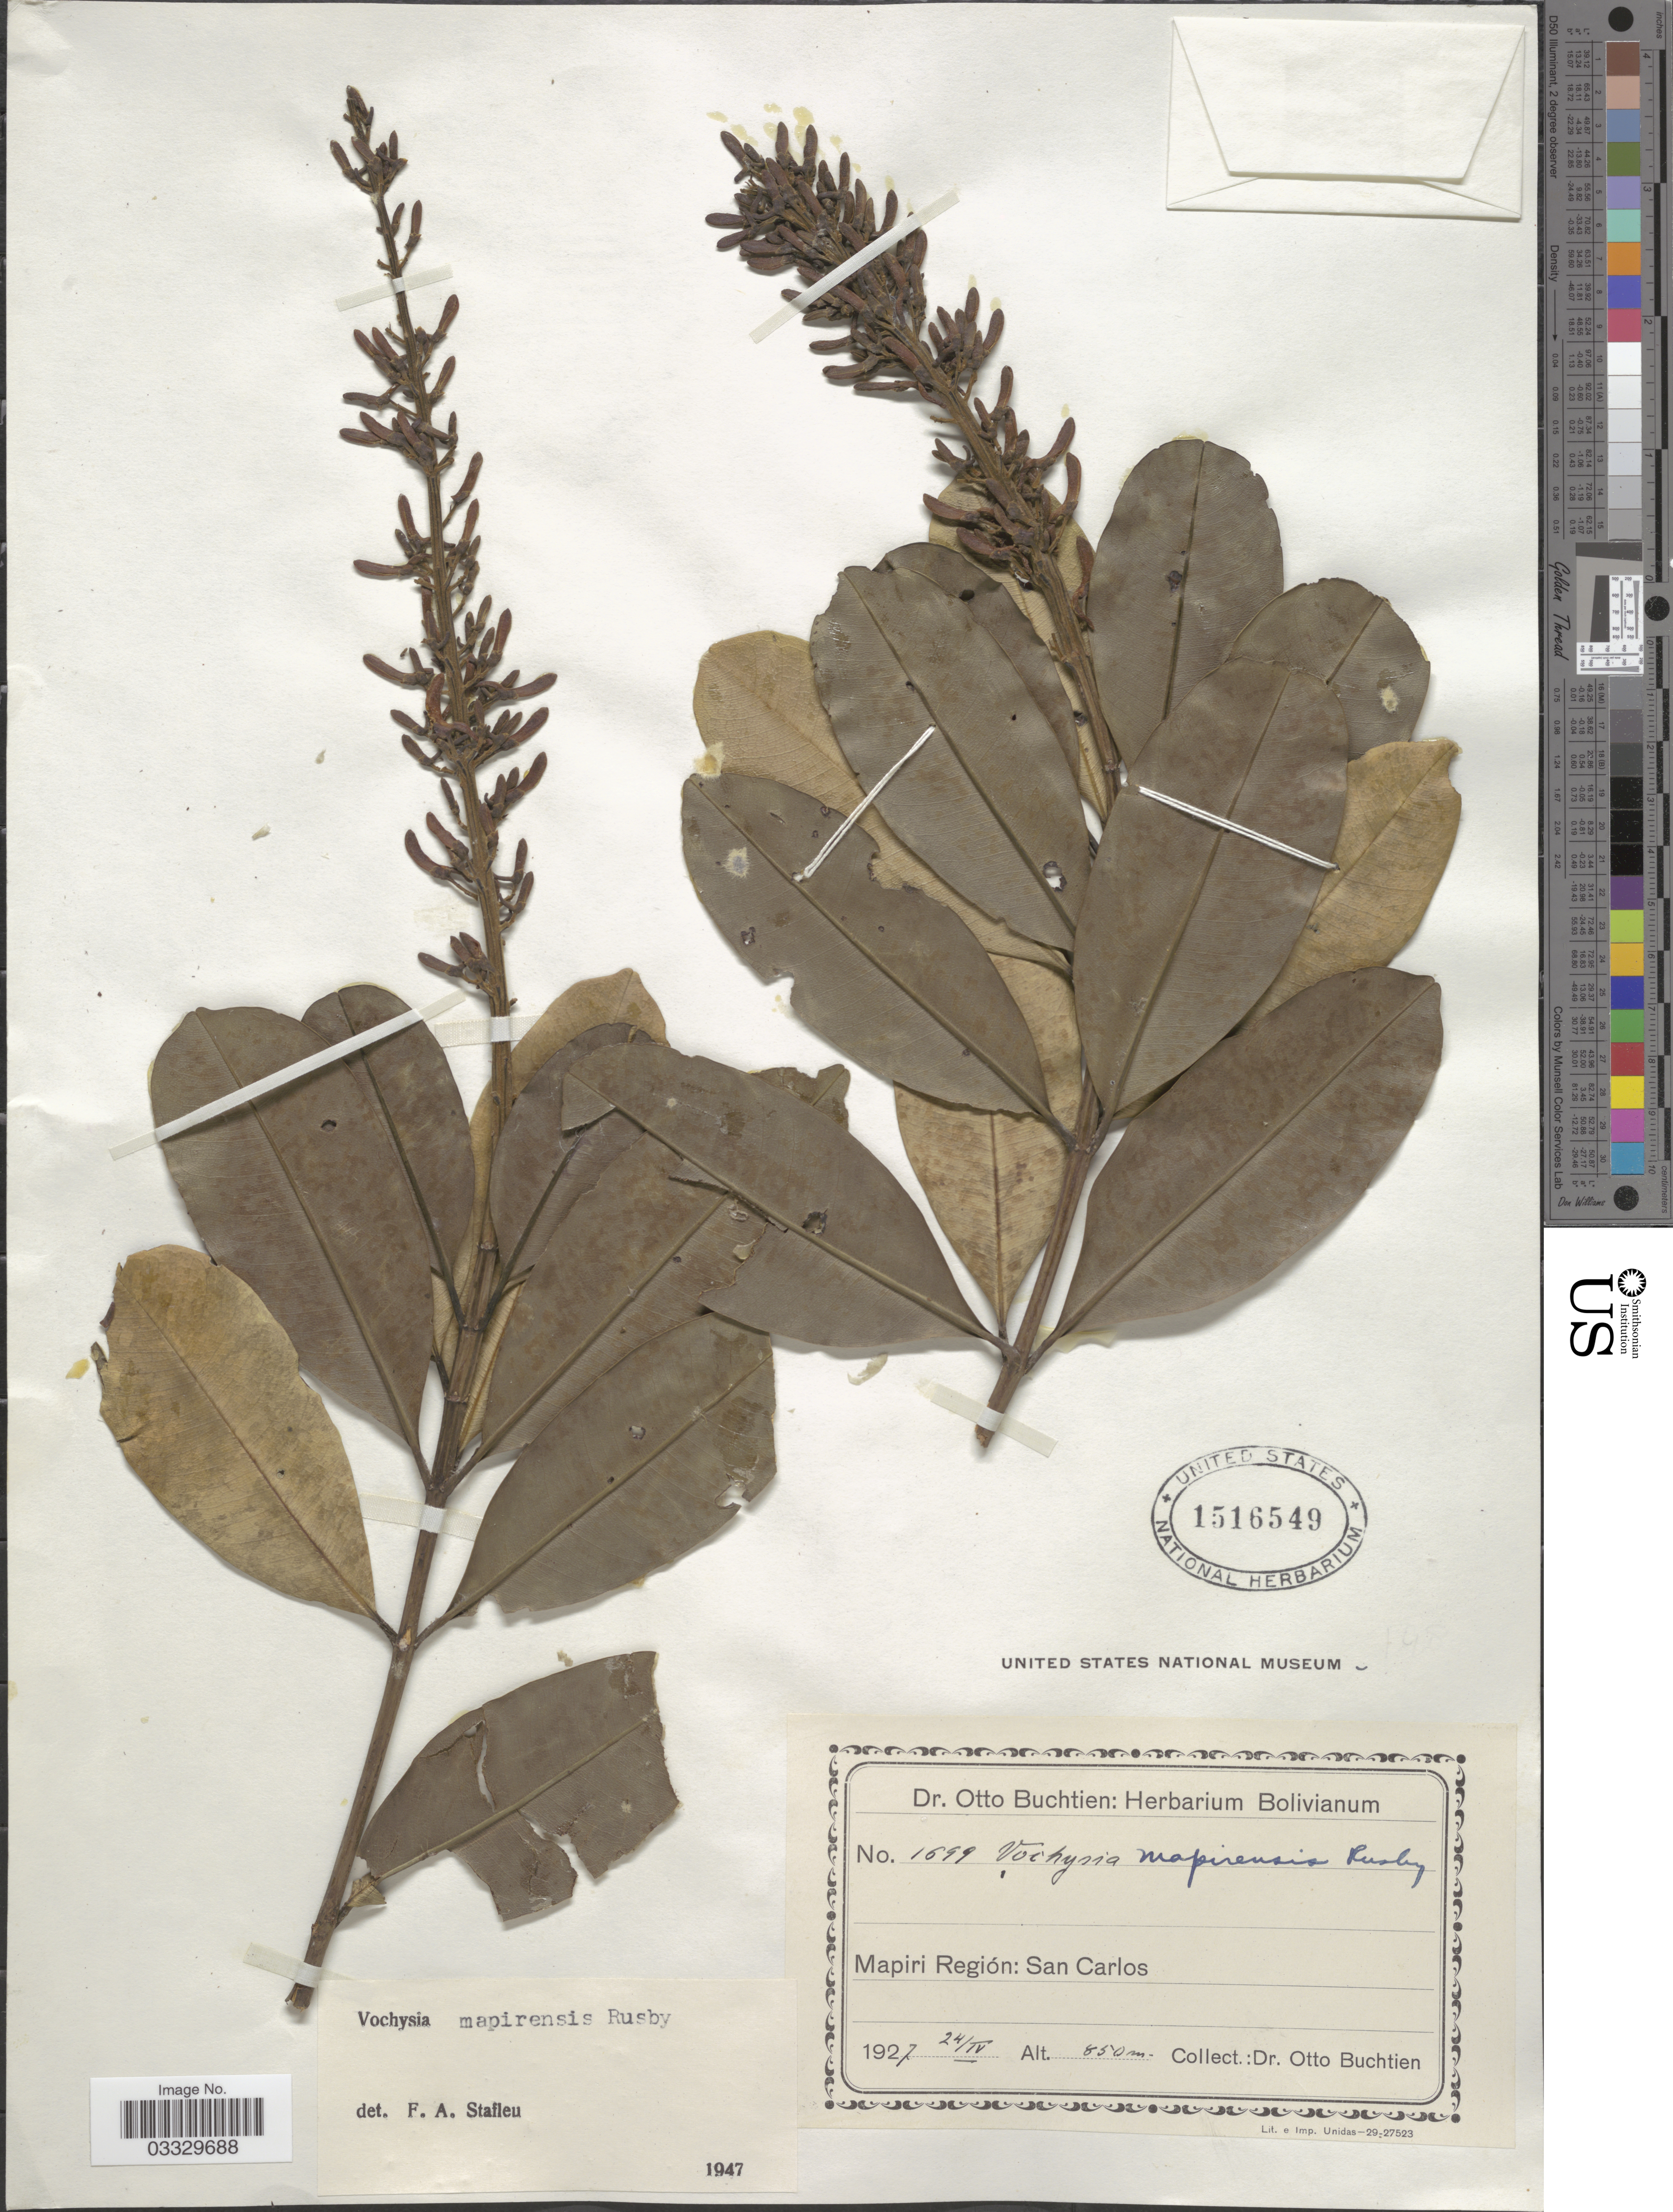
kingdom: Plantae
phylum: Tracheophyta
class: Magnoliopsida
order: Myrtales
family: Vochysiaceae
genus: Vochysia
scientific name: Vochysia mapirensis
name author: Rusby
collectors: O. Buchtien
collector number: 1699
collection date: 1927-04-24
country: Bolivia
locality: Mapiri Región: San Carlos.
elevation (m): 850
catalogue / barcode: US 1516549